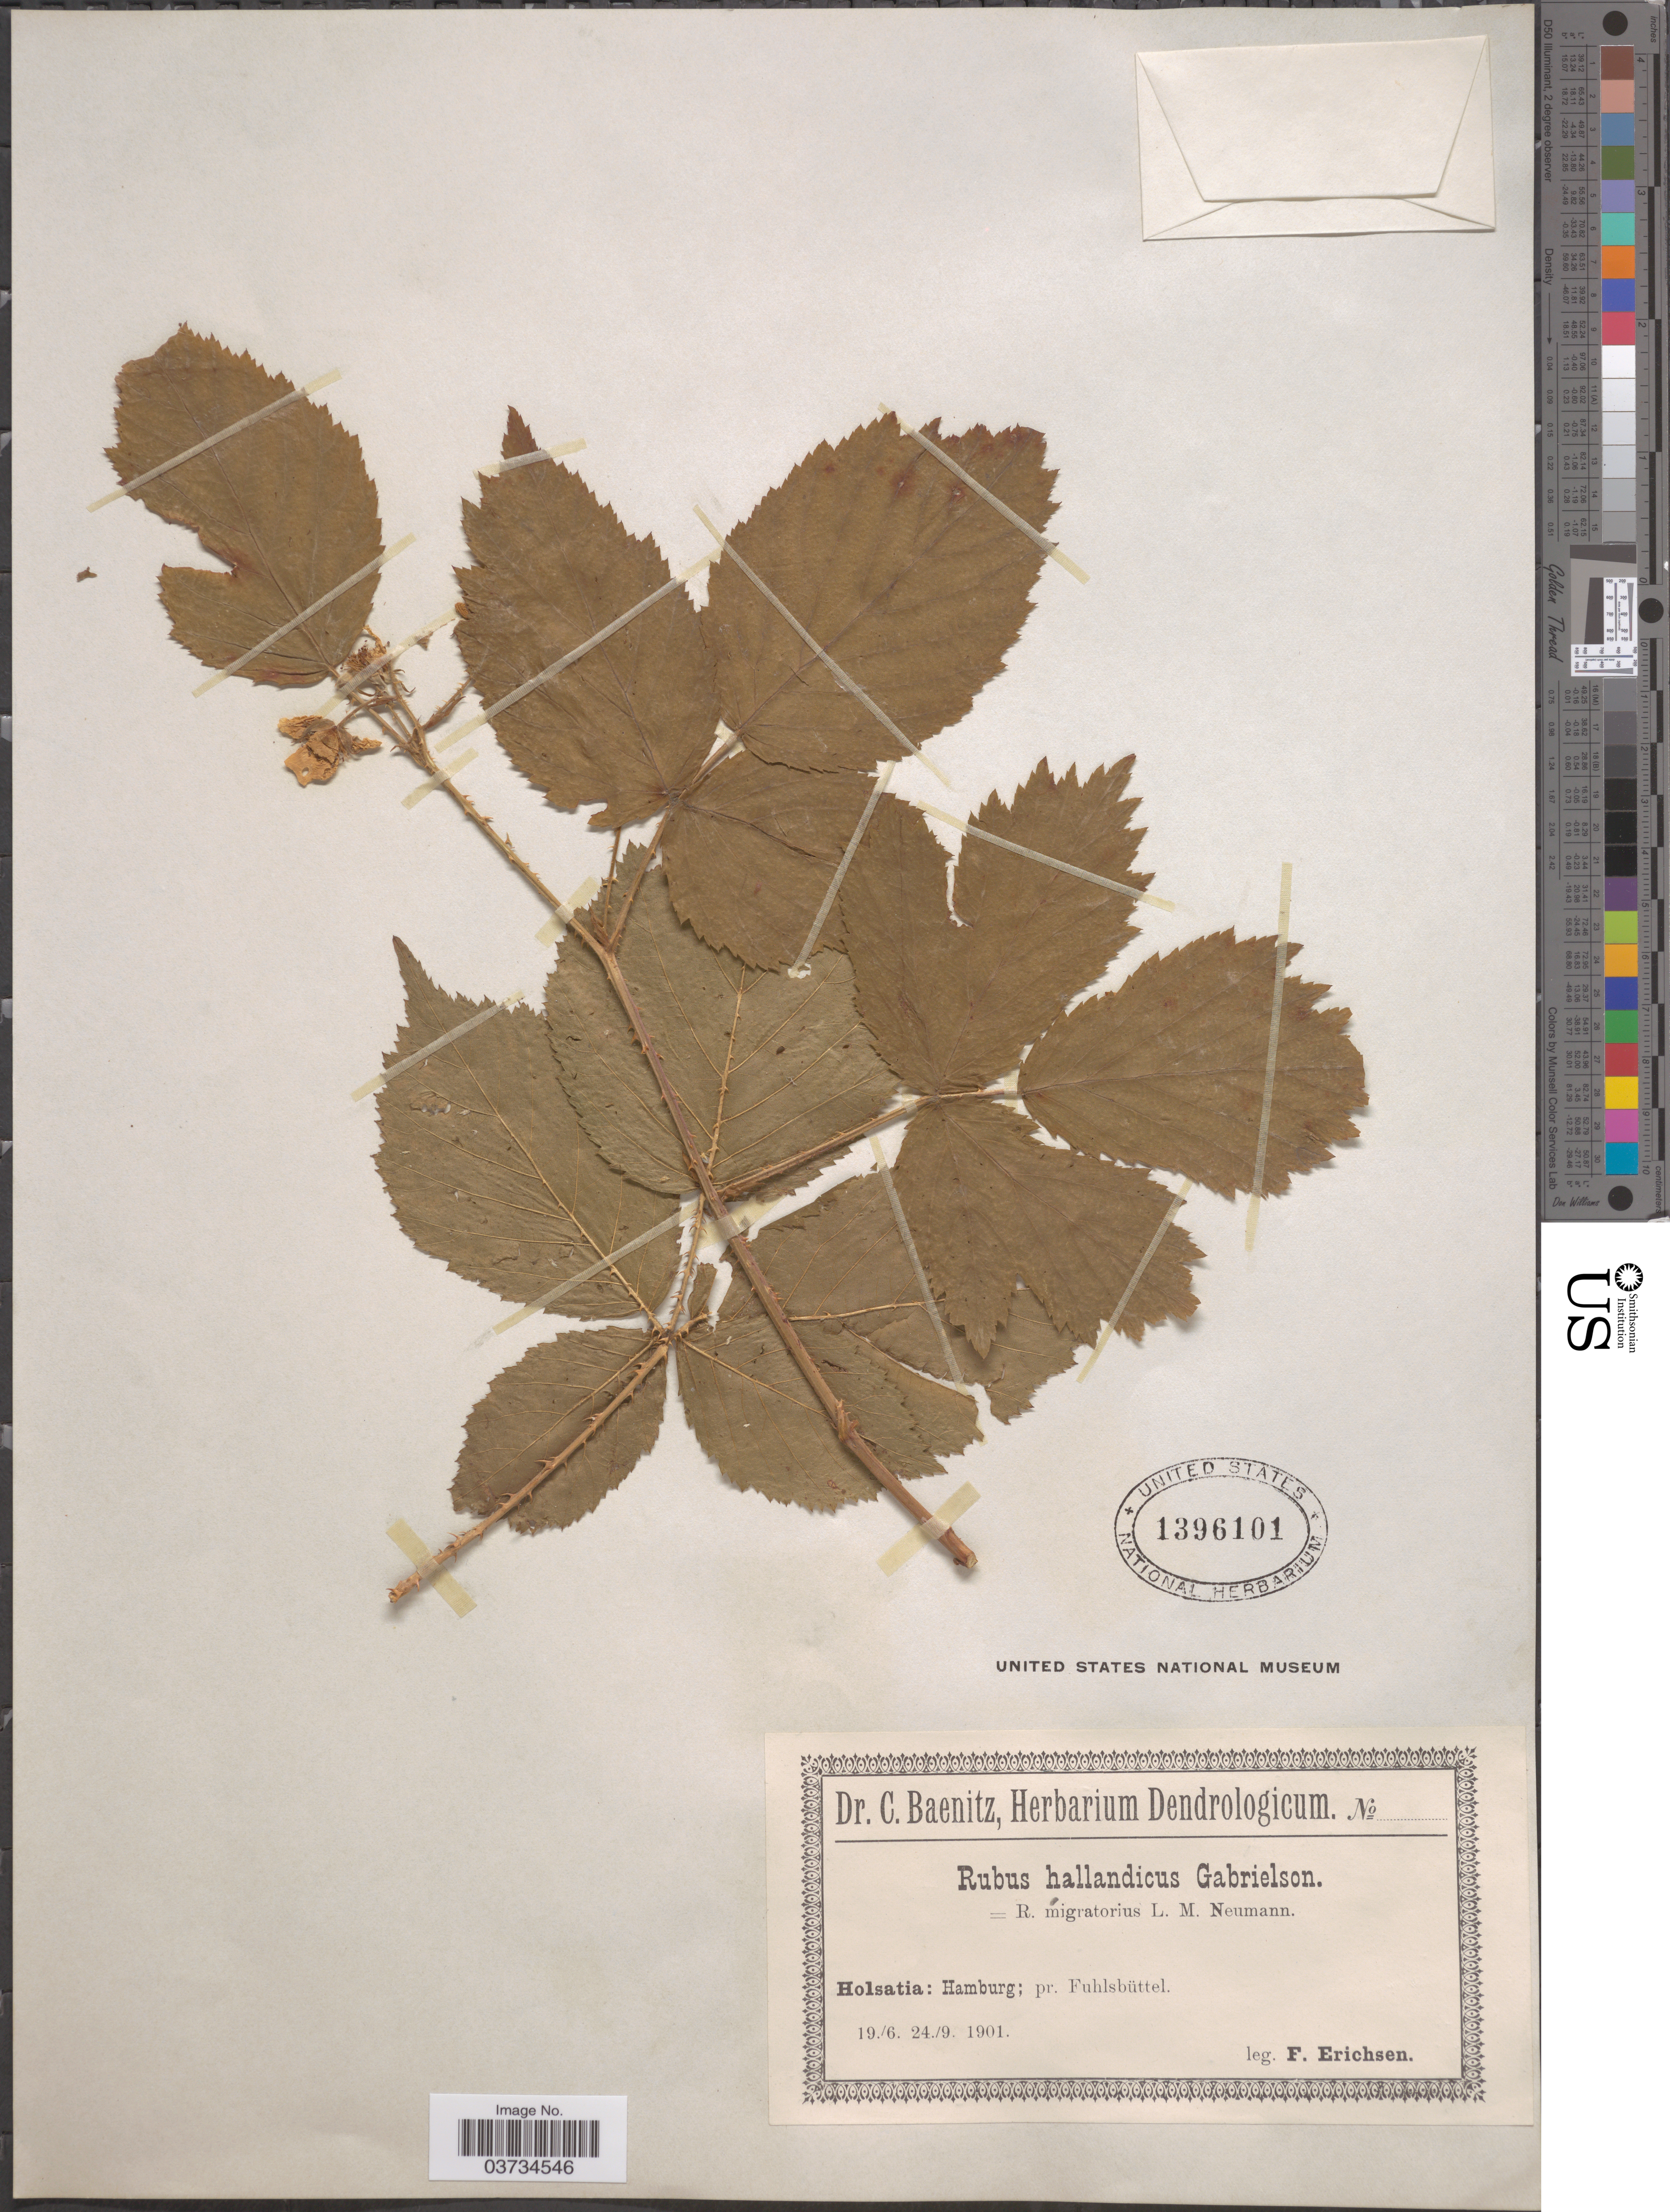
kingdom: Plantae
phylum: Tracheophyta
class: Magnoliopsida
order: Rosales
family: Rosaceae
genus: Rubus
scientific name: Rubus hallandicus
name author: Neuman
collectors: F. Erichsen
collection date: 1901-06-19/1901-09-24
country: Germany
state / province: Hamburg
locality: Holsatia: pr. Fuhlsbüttel.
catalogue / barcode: US 1396101